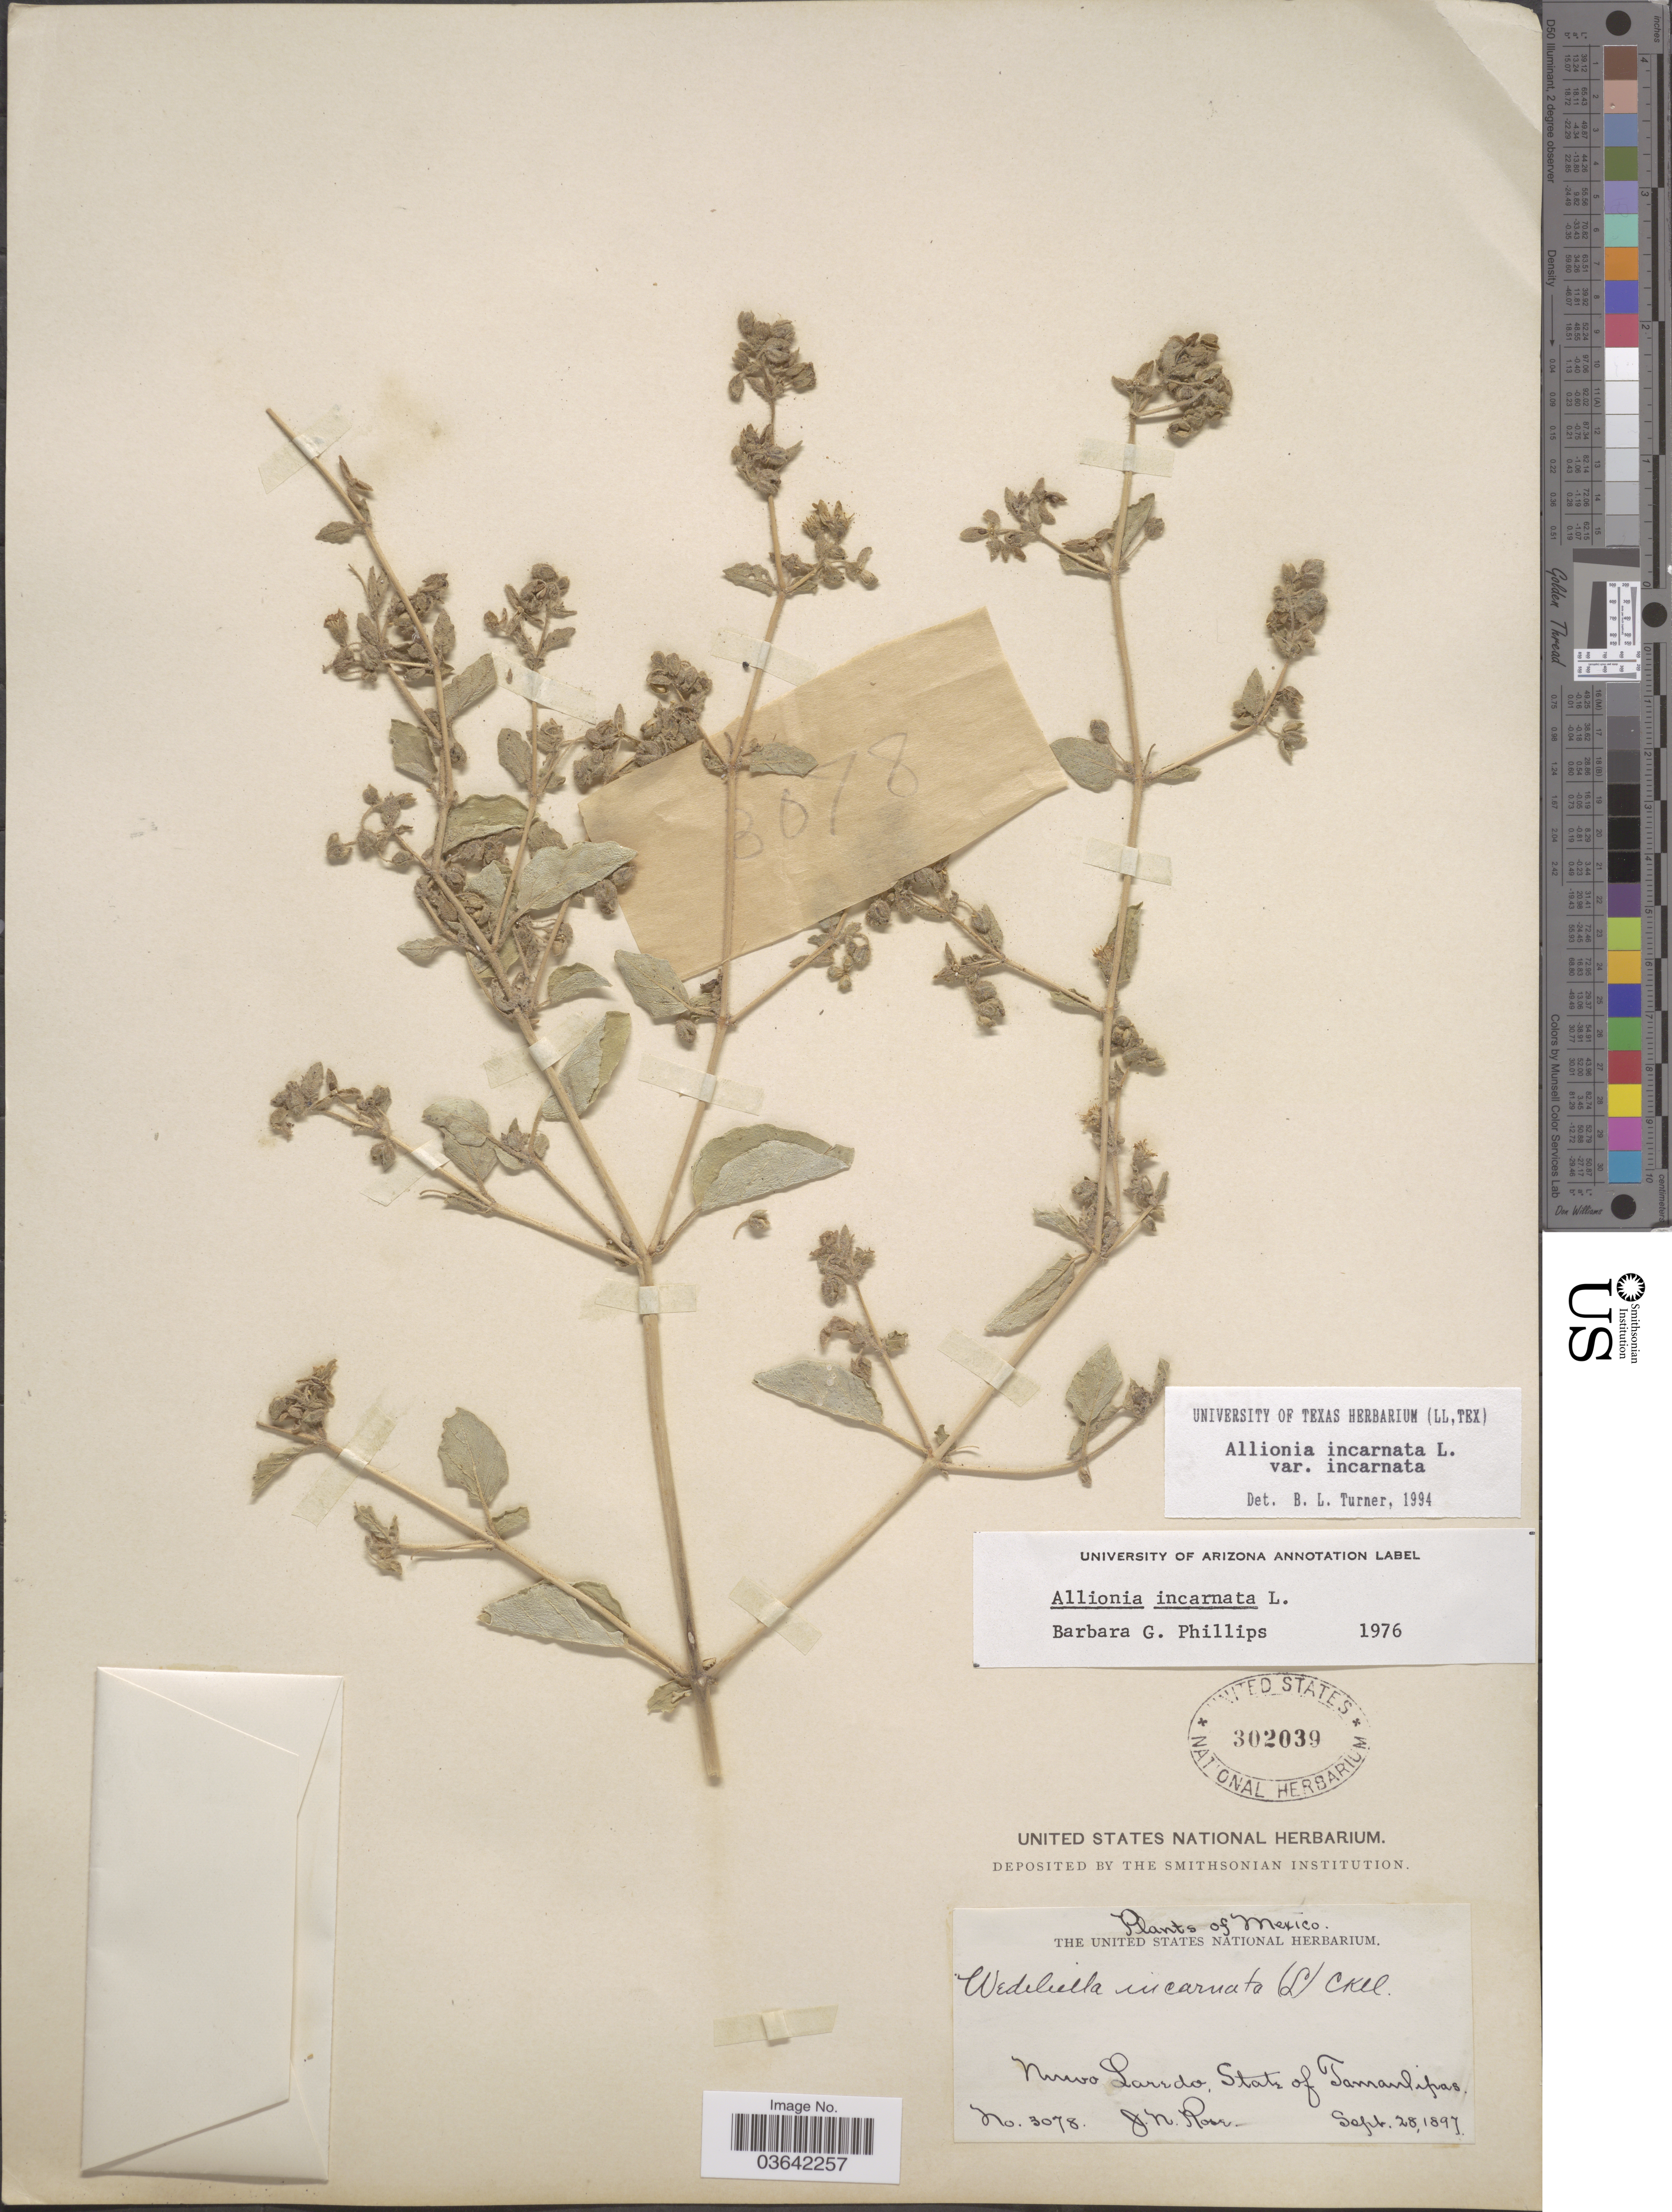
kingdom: Plantae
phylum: Tracheophyta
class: Magnoliopsida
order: Caryophyllales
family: Nyctaginaceae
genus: Allionia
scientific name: Allionia incarnata var. incarnata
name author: L.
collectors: J. N. Rose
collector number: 3078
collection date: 1897-09-28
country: Mexico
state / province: Tamaulipas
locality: Nuevo Laredo.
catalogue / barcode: US 302039